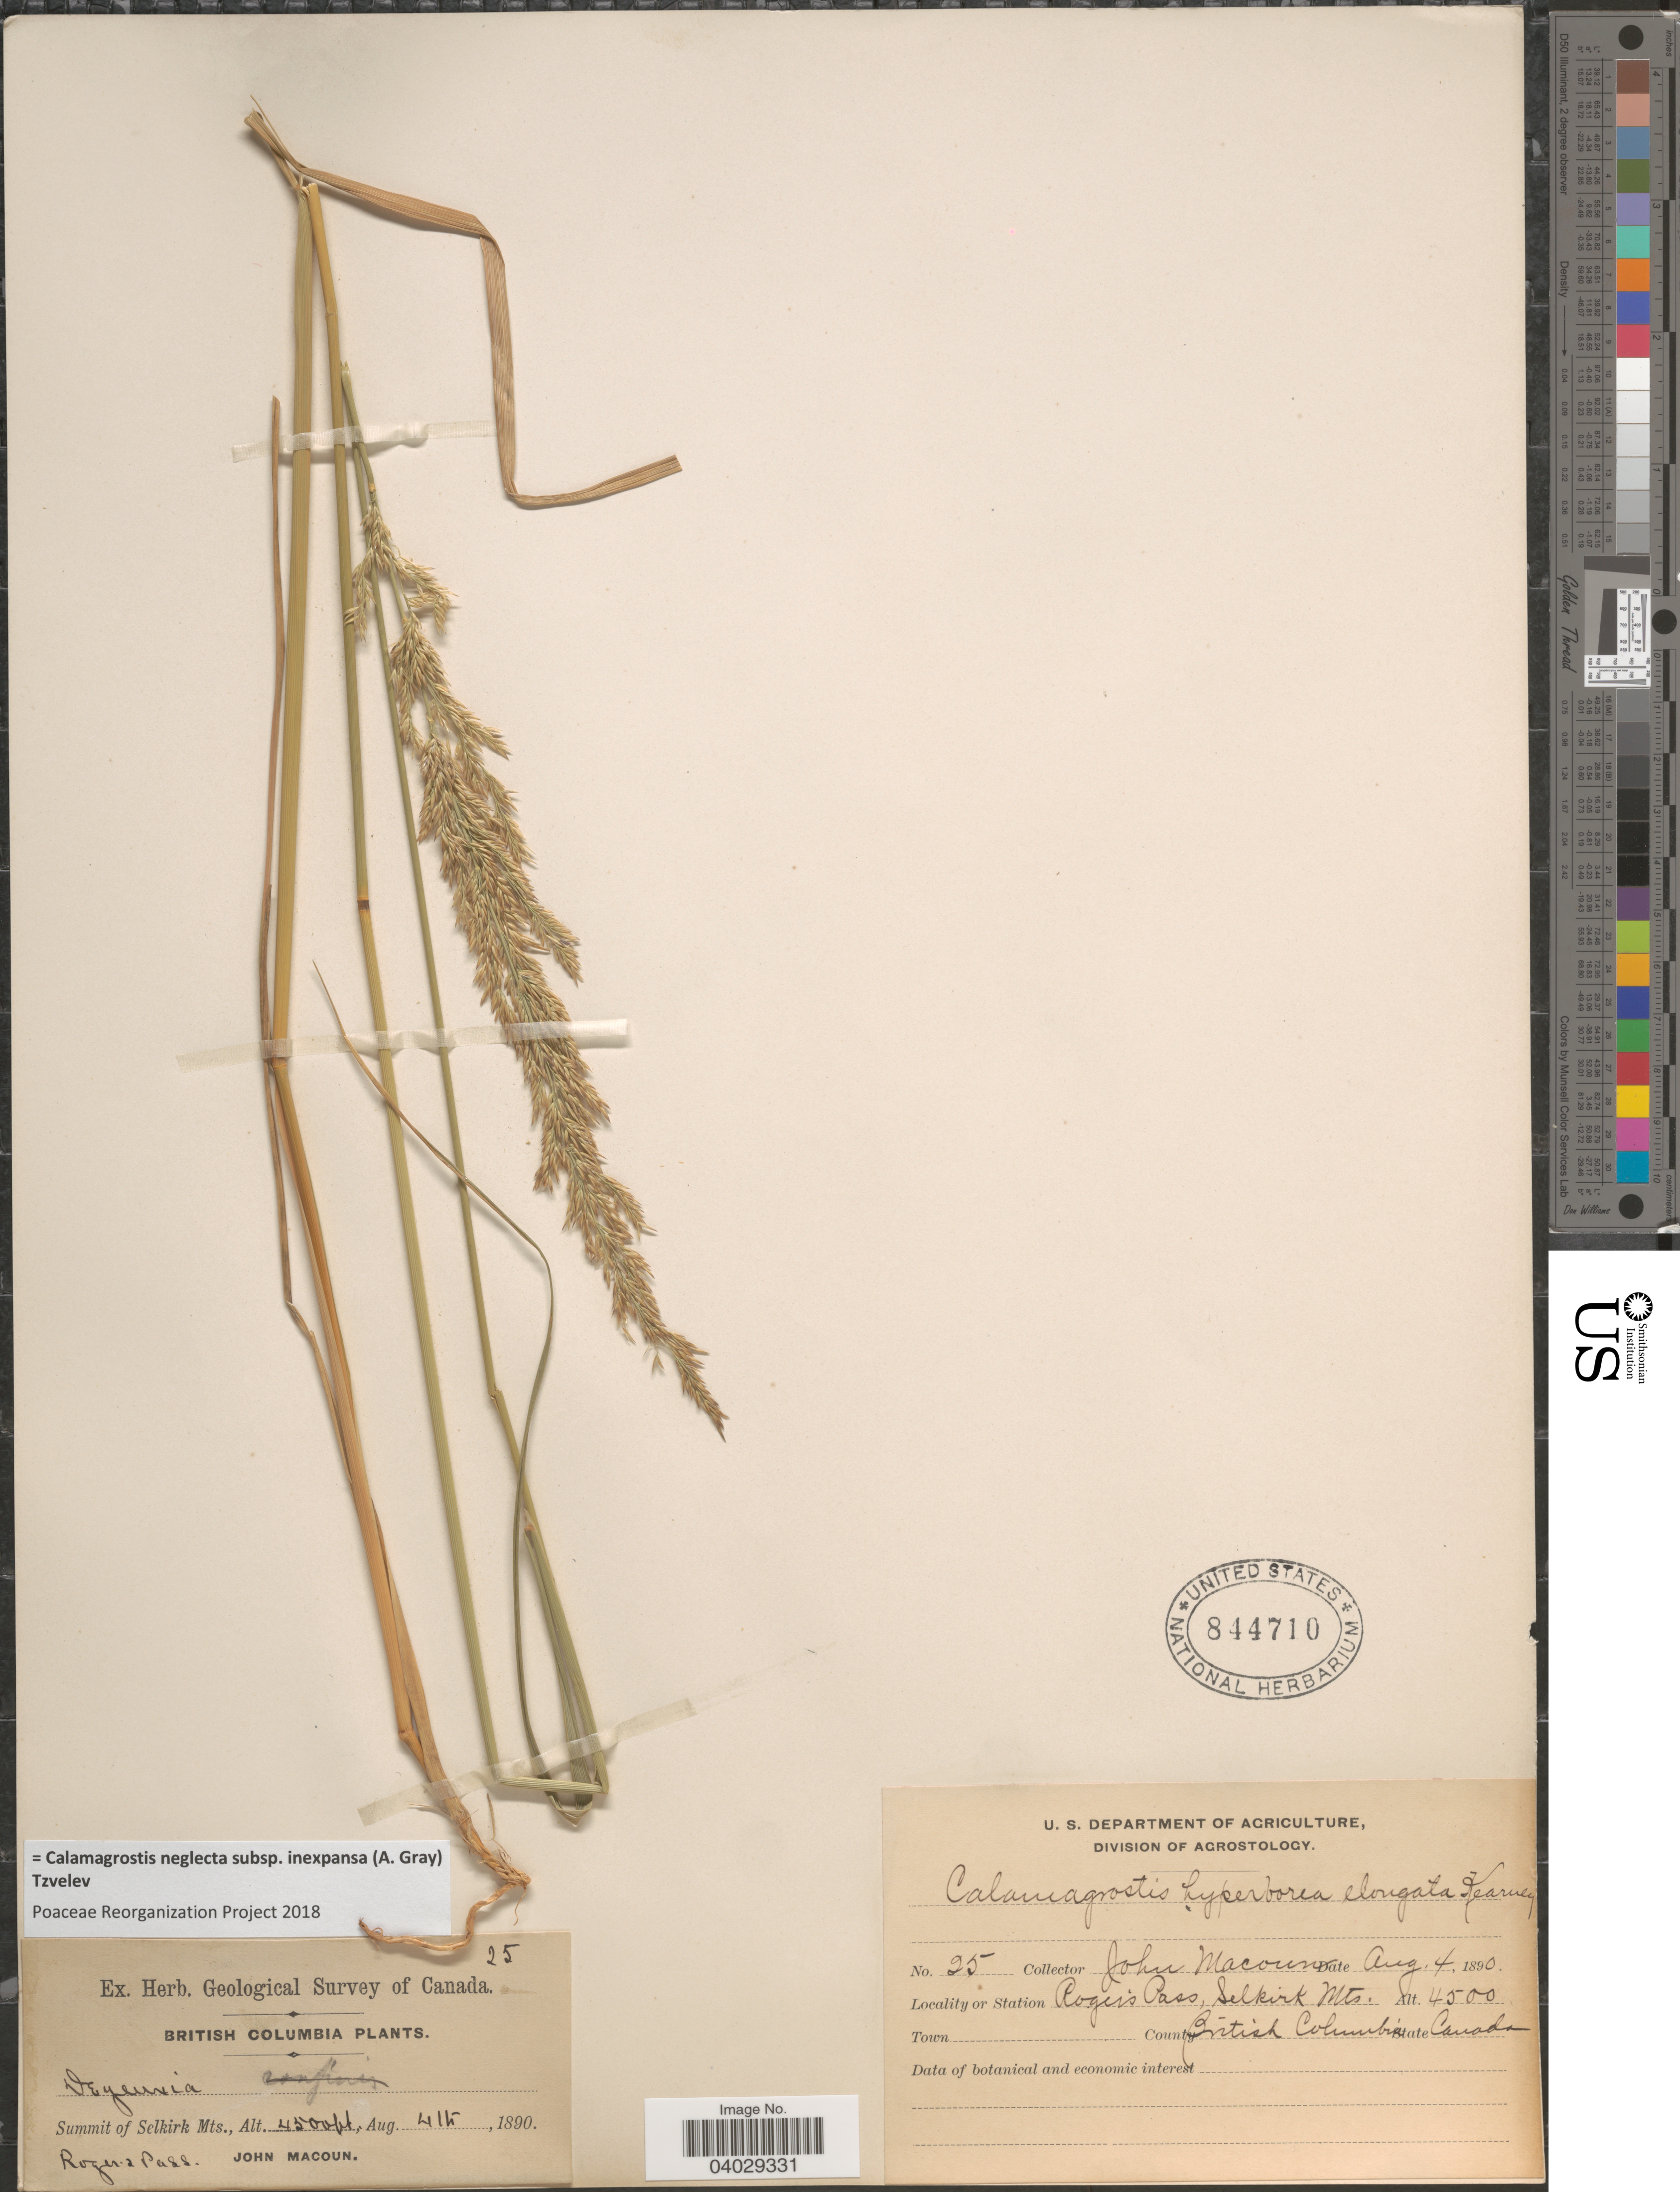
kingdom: Plantae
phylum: Tracheophyta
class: Liliopsida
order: Poales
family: Poaceae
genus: Calamagrostis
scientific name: Calamagrostis neglecta subsp. inexpansa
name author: (A. Gray) Tzvelev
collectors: J. Macoun & J. Macoun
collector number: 25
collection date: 1890-08-04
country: Canada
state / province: British Columbia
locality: Summit of Selkirk Mts. Station Roger's Pass, Selkirk Mts. County British Columbia.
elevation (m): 1372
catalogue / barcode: US 844710